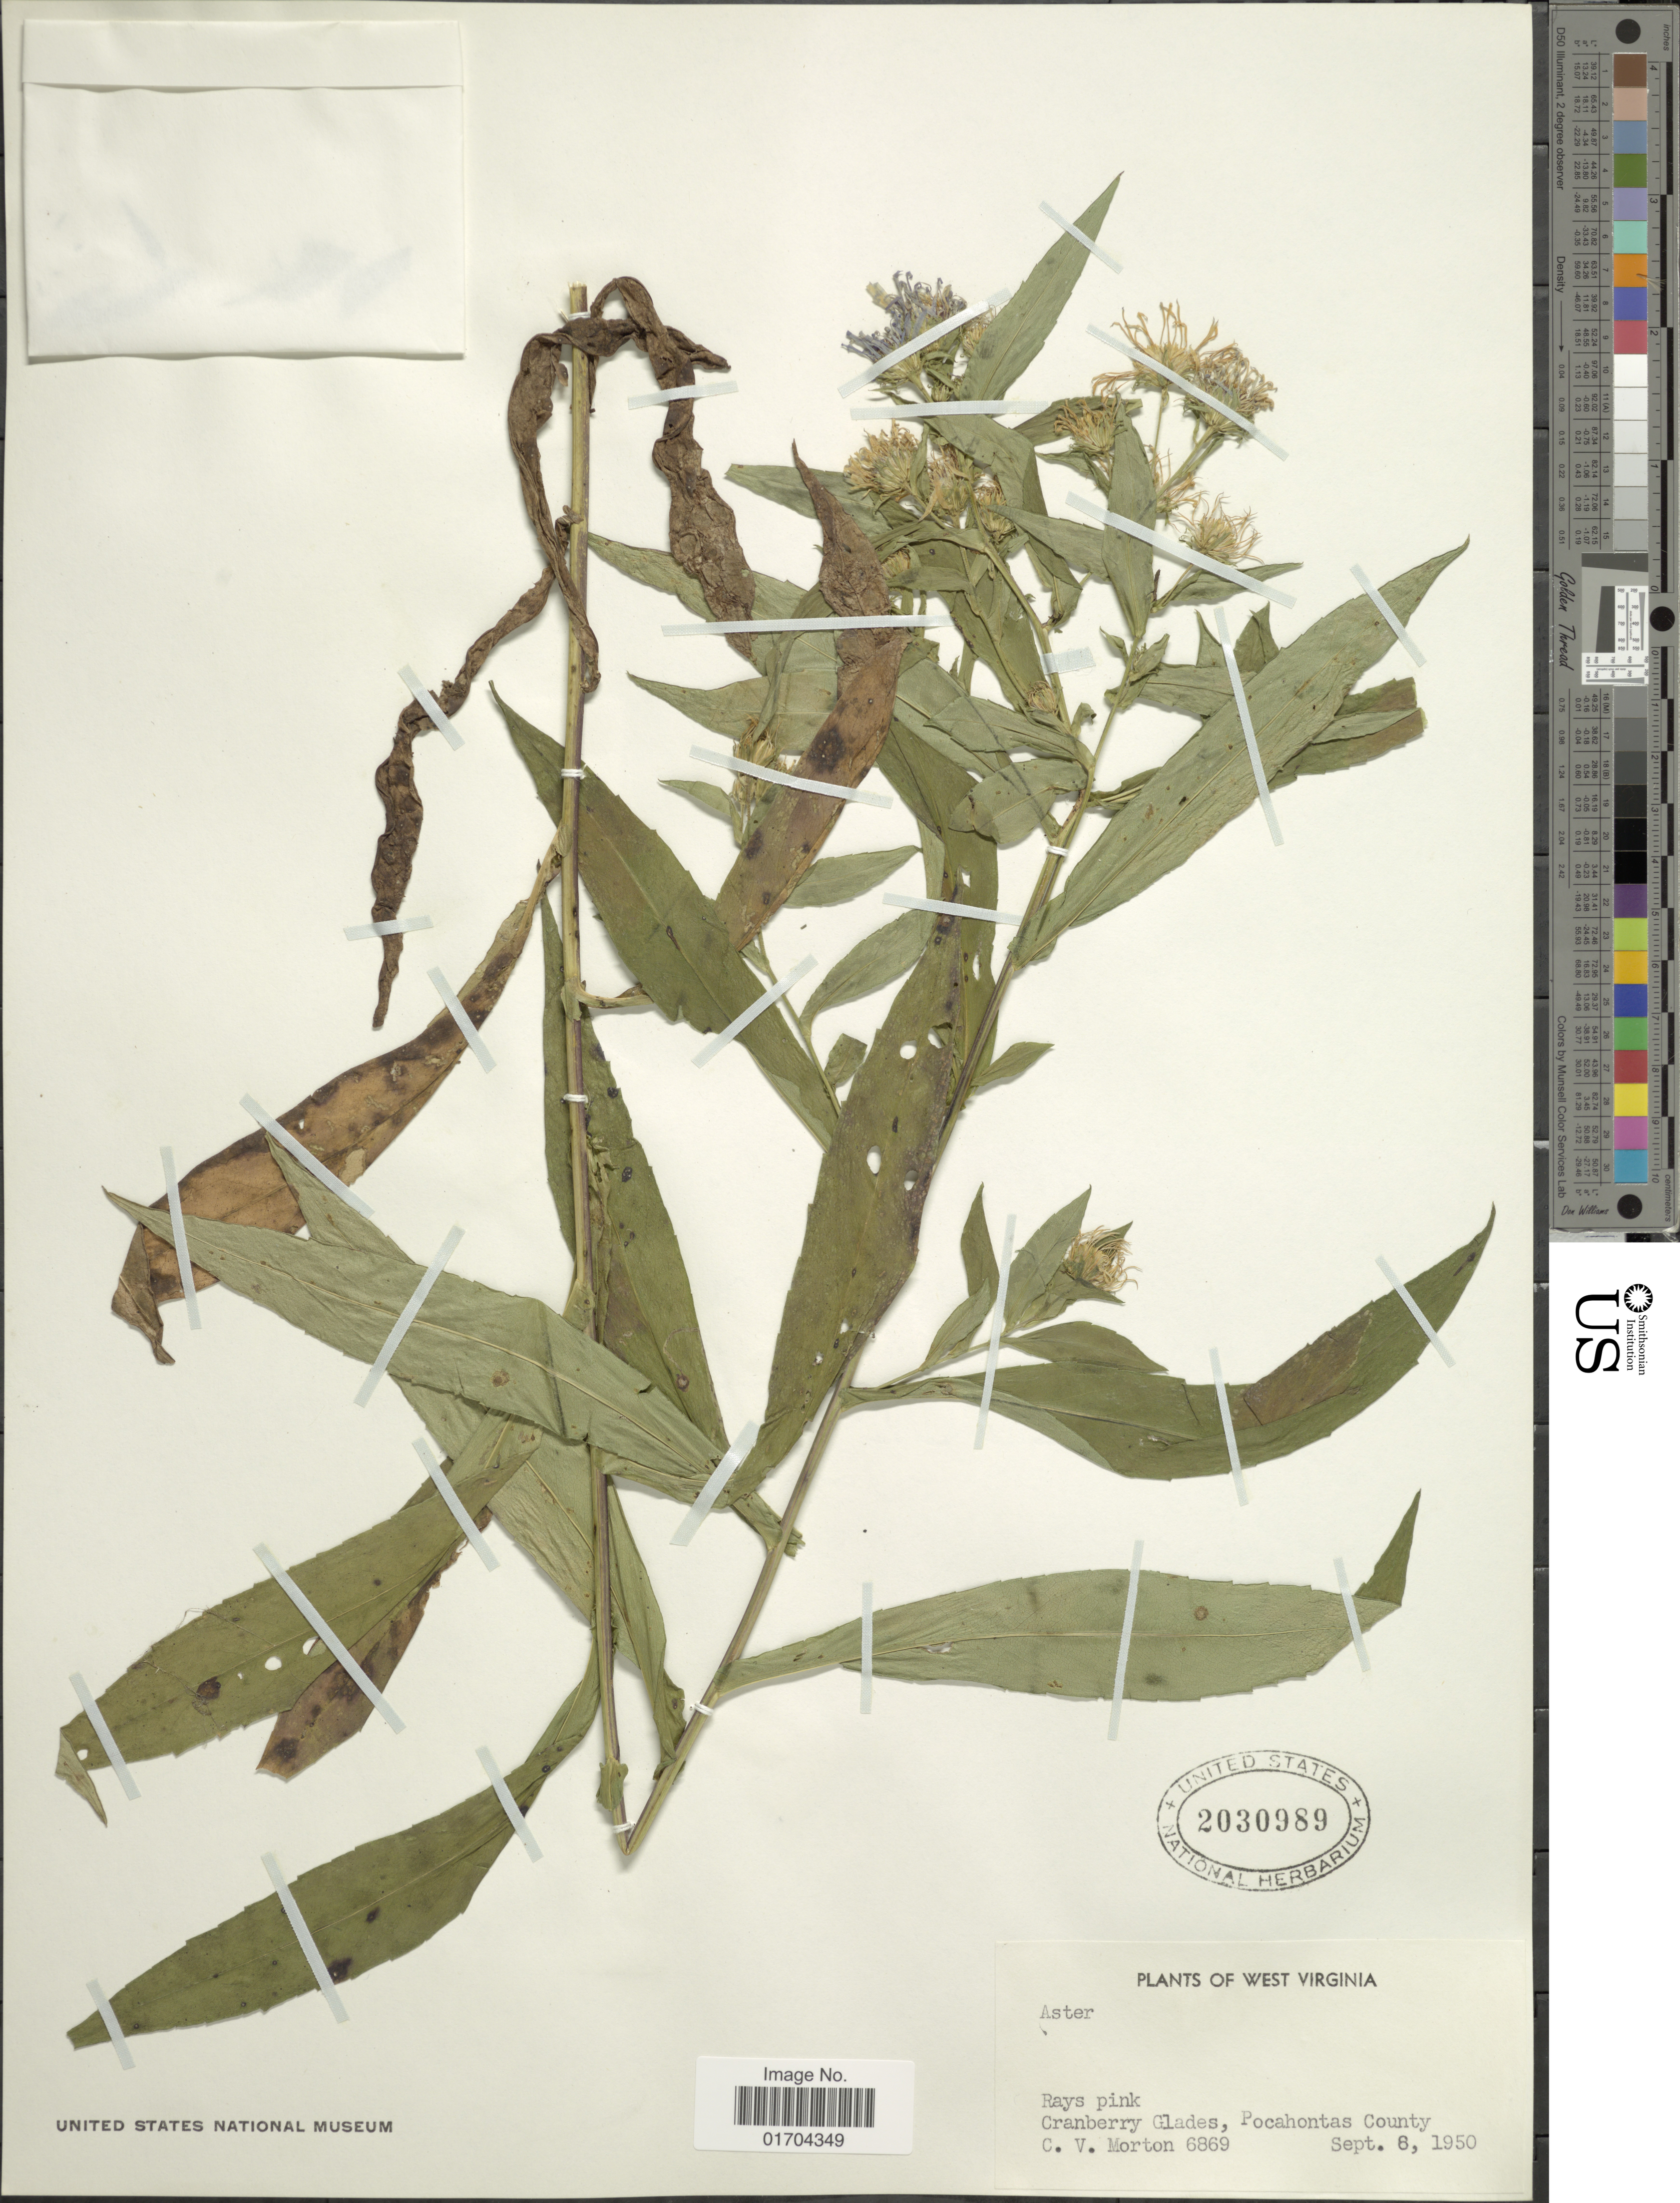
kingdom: Plantae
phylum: Tracheophyta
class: Magnoliopsida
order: Asterales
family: Asteraceae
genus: Symphyotrichum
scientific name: Symphyotrichum sp.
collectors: C. V. Morton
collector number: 6869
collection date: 1950-09-08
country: United States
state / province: West Virginia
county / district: Pocahontas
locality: Cranberry Glades, Pocahontas County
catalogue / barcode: US 2030989